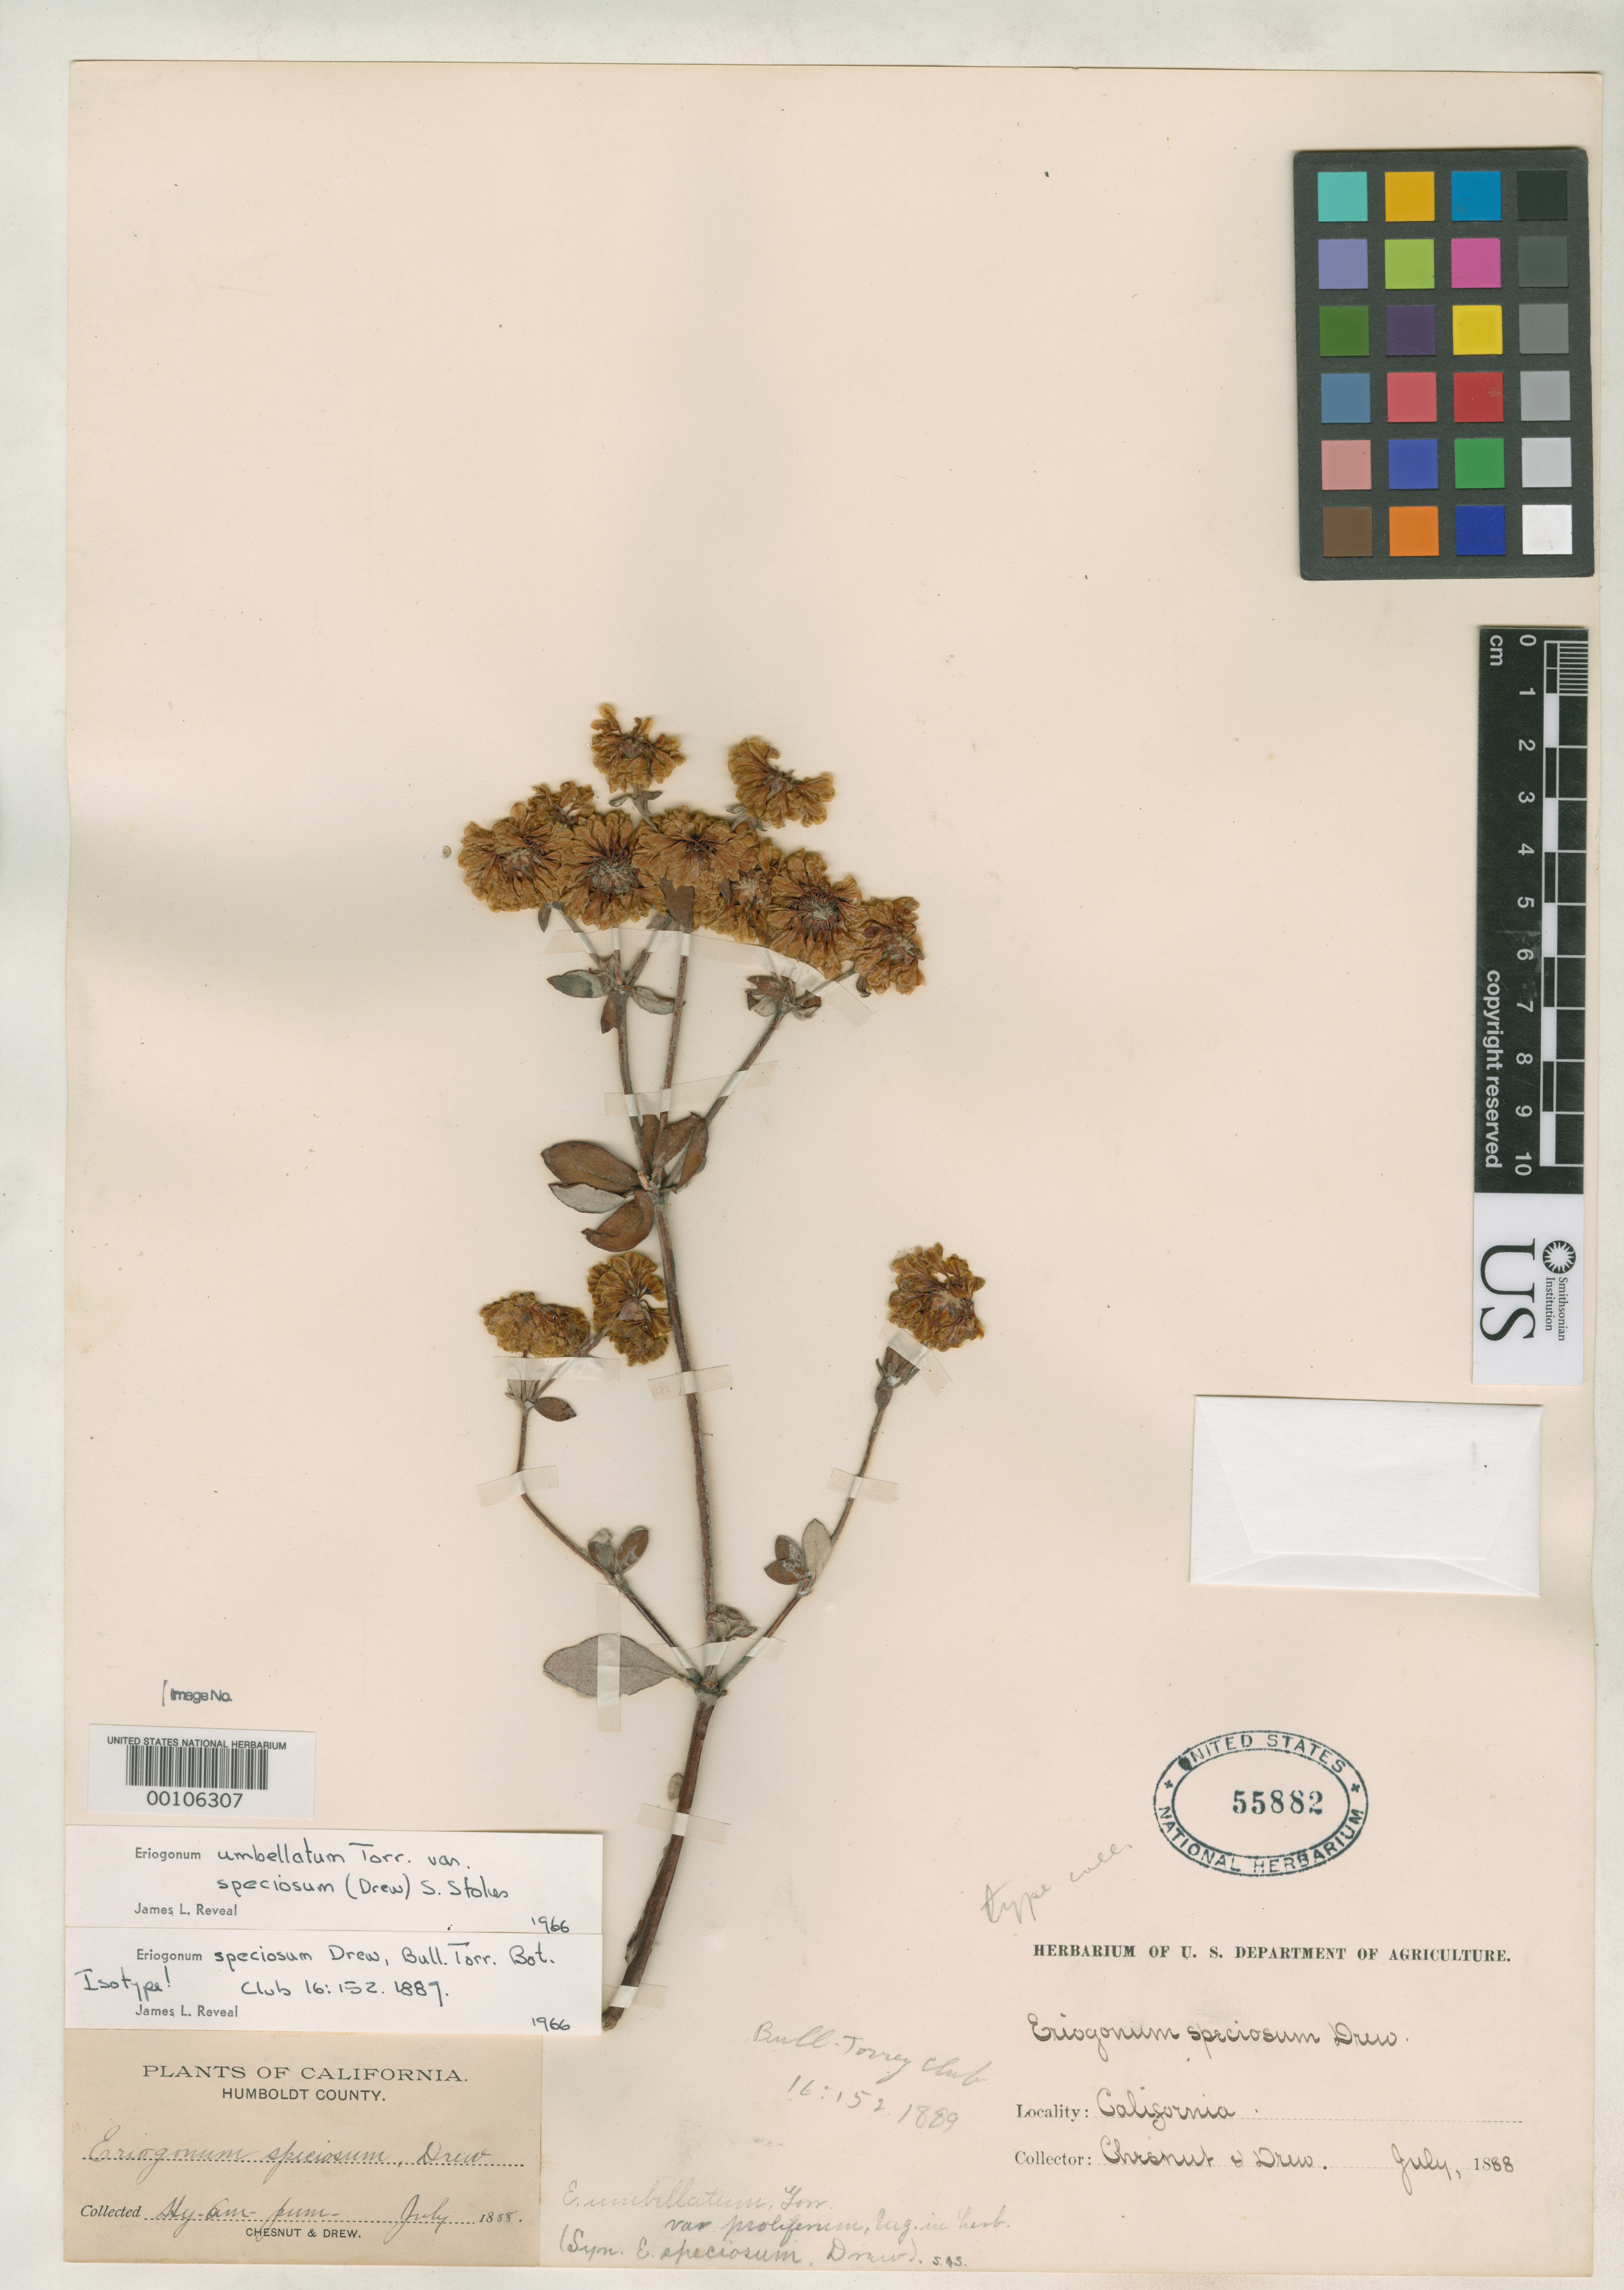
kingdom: Plantae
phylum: Tracheophyta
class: Magnoliopsida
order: Caryophyllales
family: Polygonaceae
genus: Eriogonum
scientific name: Eriogonum speciosum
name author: Drew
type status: Isotype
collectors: V. K. Chesnut & E. Drew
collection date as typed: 23 Jul 1880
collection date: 1880-07-23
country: United States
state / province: California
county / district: Humboldt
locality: Hy-am-pum Valley along south fork of Trinity River.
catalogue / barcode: US 55882